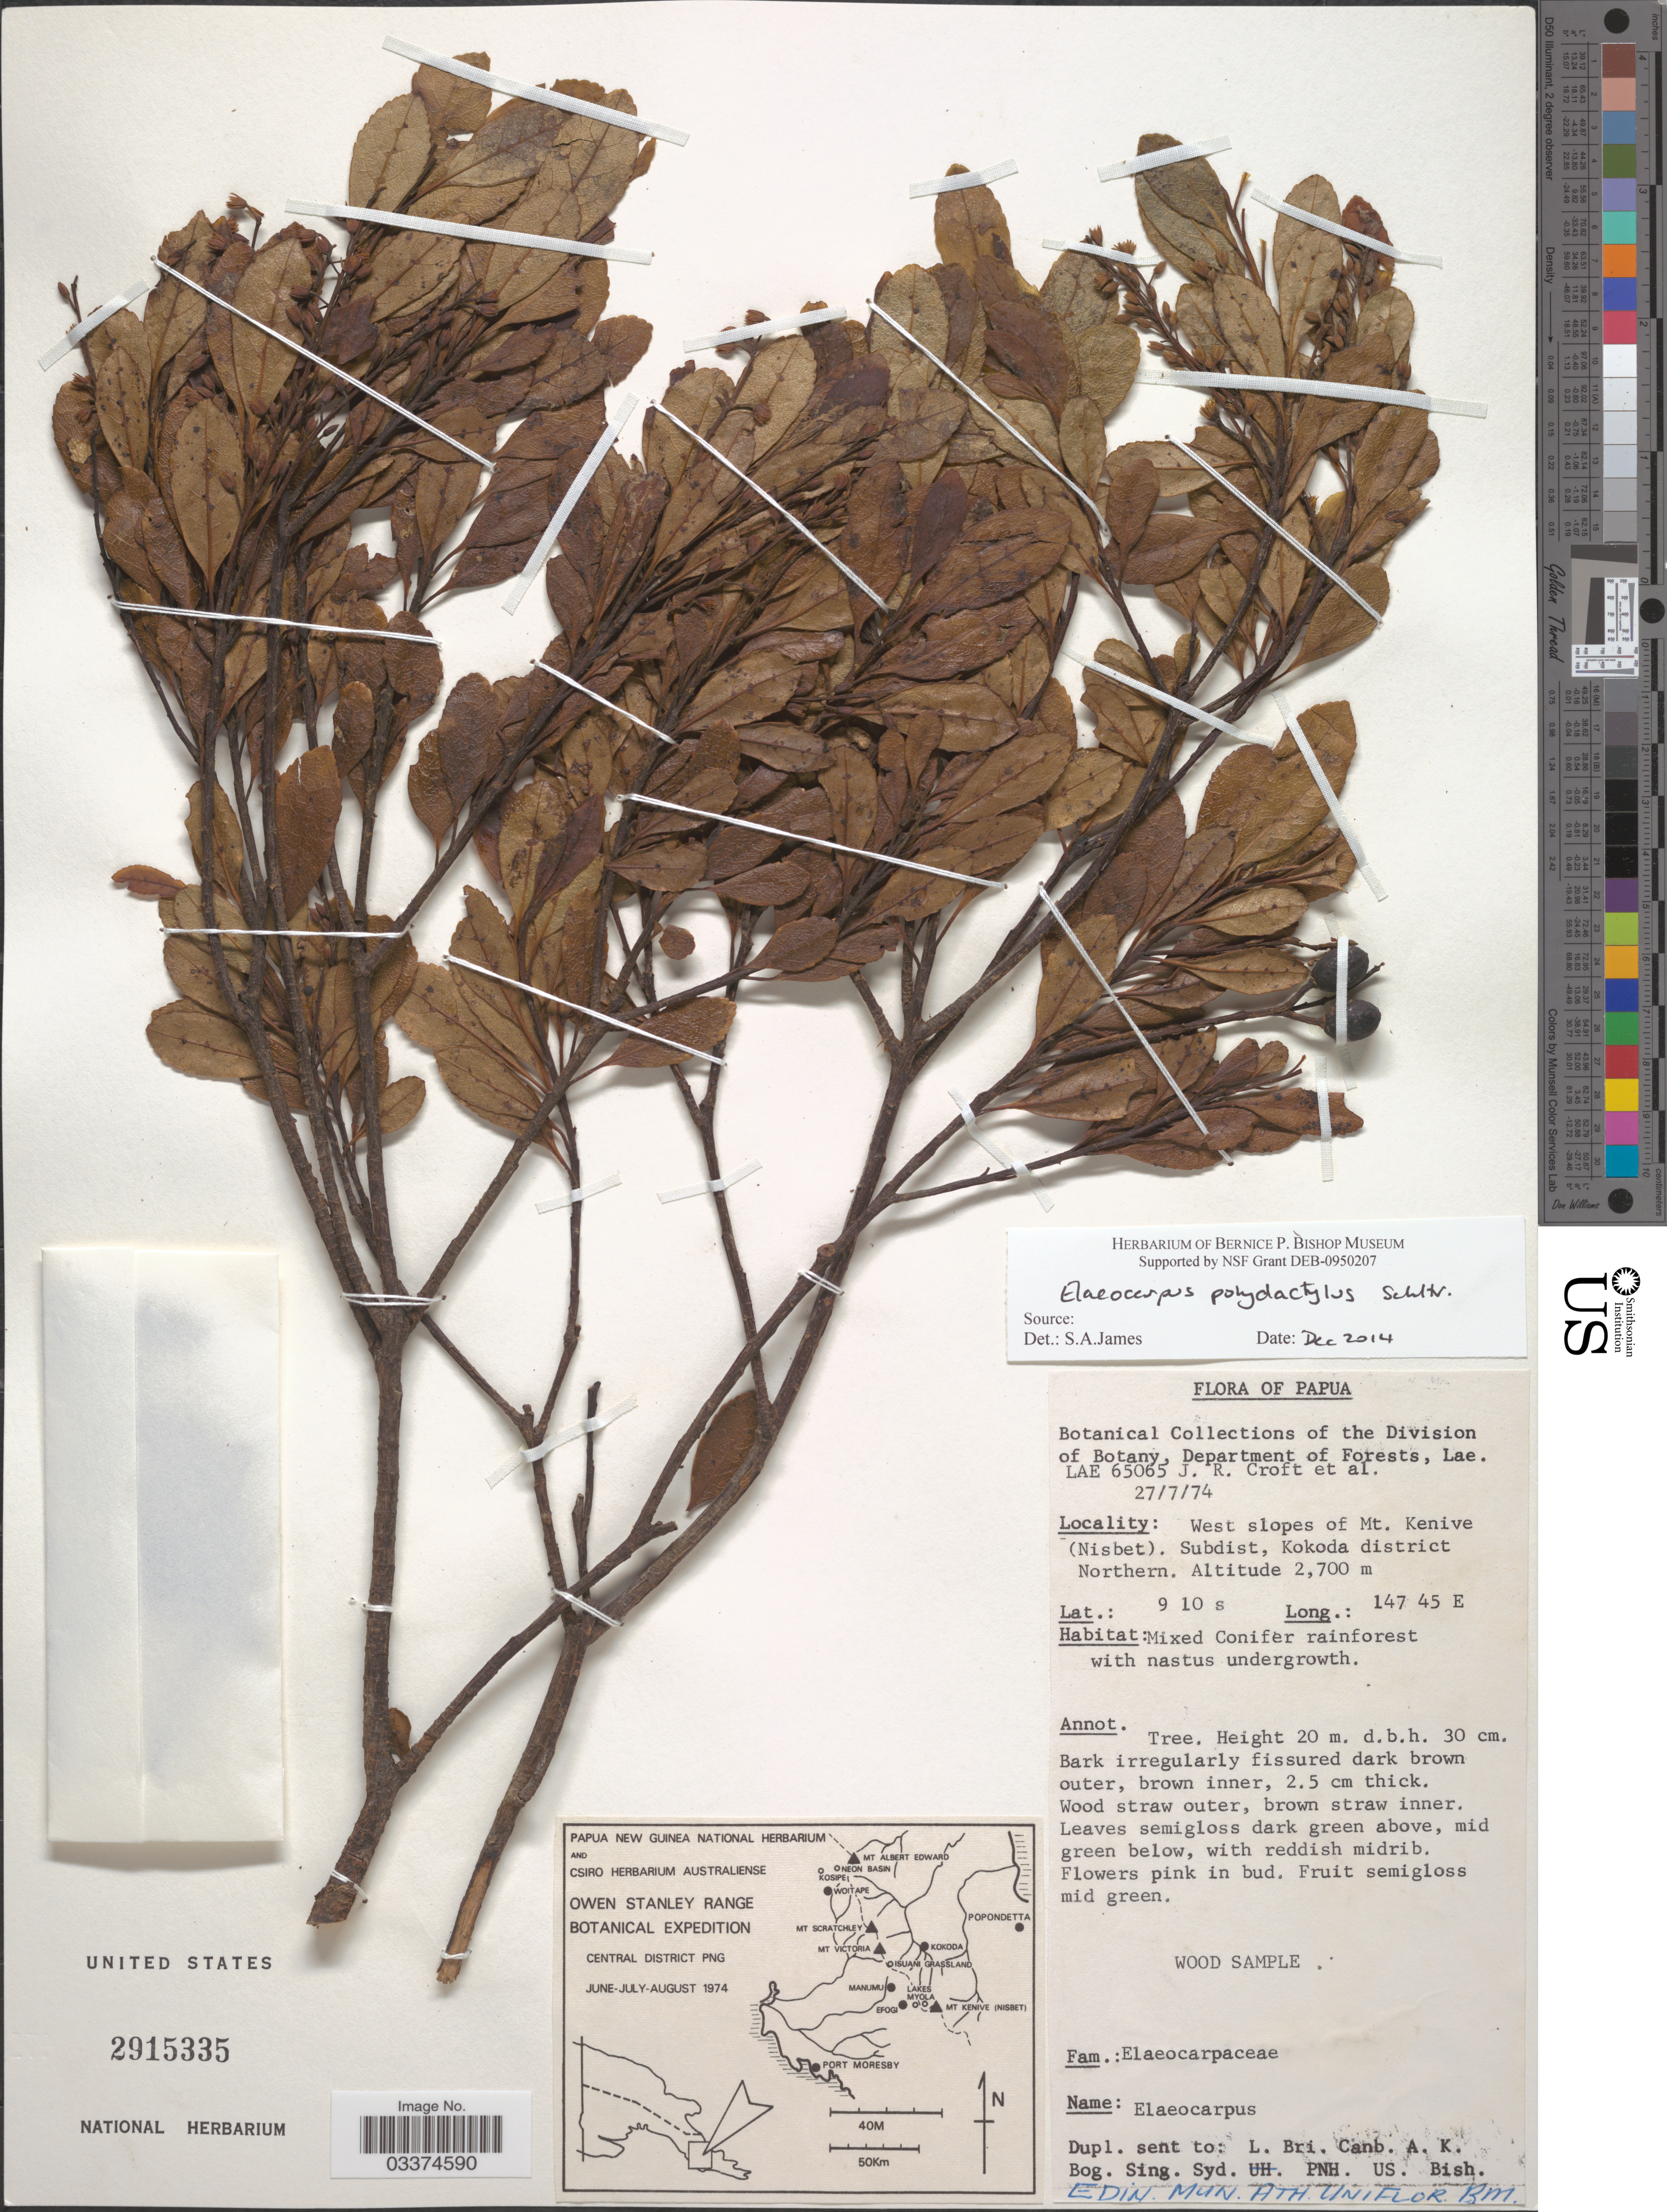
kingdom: Plantae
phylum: Tracheophyta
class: Magnoliopsida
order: Oxalidales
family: Elaeocarpaceae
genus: Elaeocarpus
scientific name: Elaeocarpus polydactylus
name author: Schltr.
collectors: J. R. Croft & et al.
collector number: LAE65065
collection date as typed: Transcribed d/m/y: 27/7/74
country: Papua New Guinea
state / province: Northern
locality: Papua, West slopes of Mt. Kenive (Nisbet). Subdist, Kokoda district Northern.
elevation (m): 2700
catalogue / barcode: US 2915335